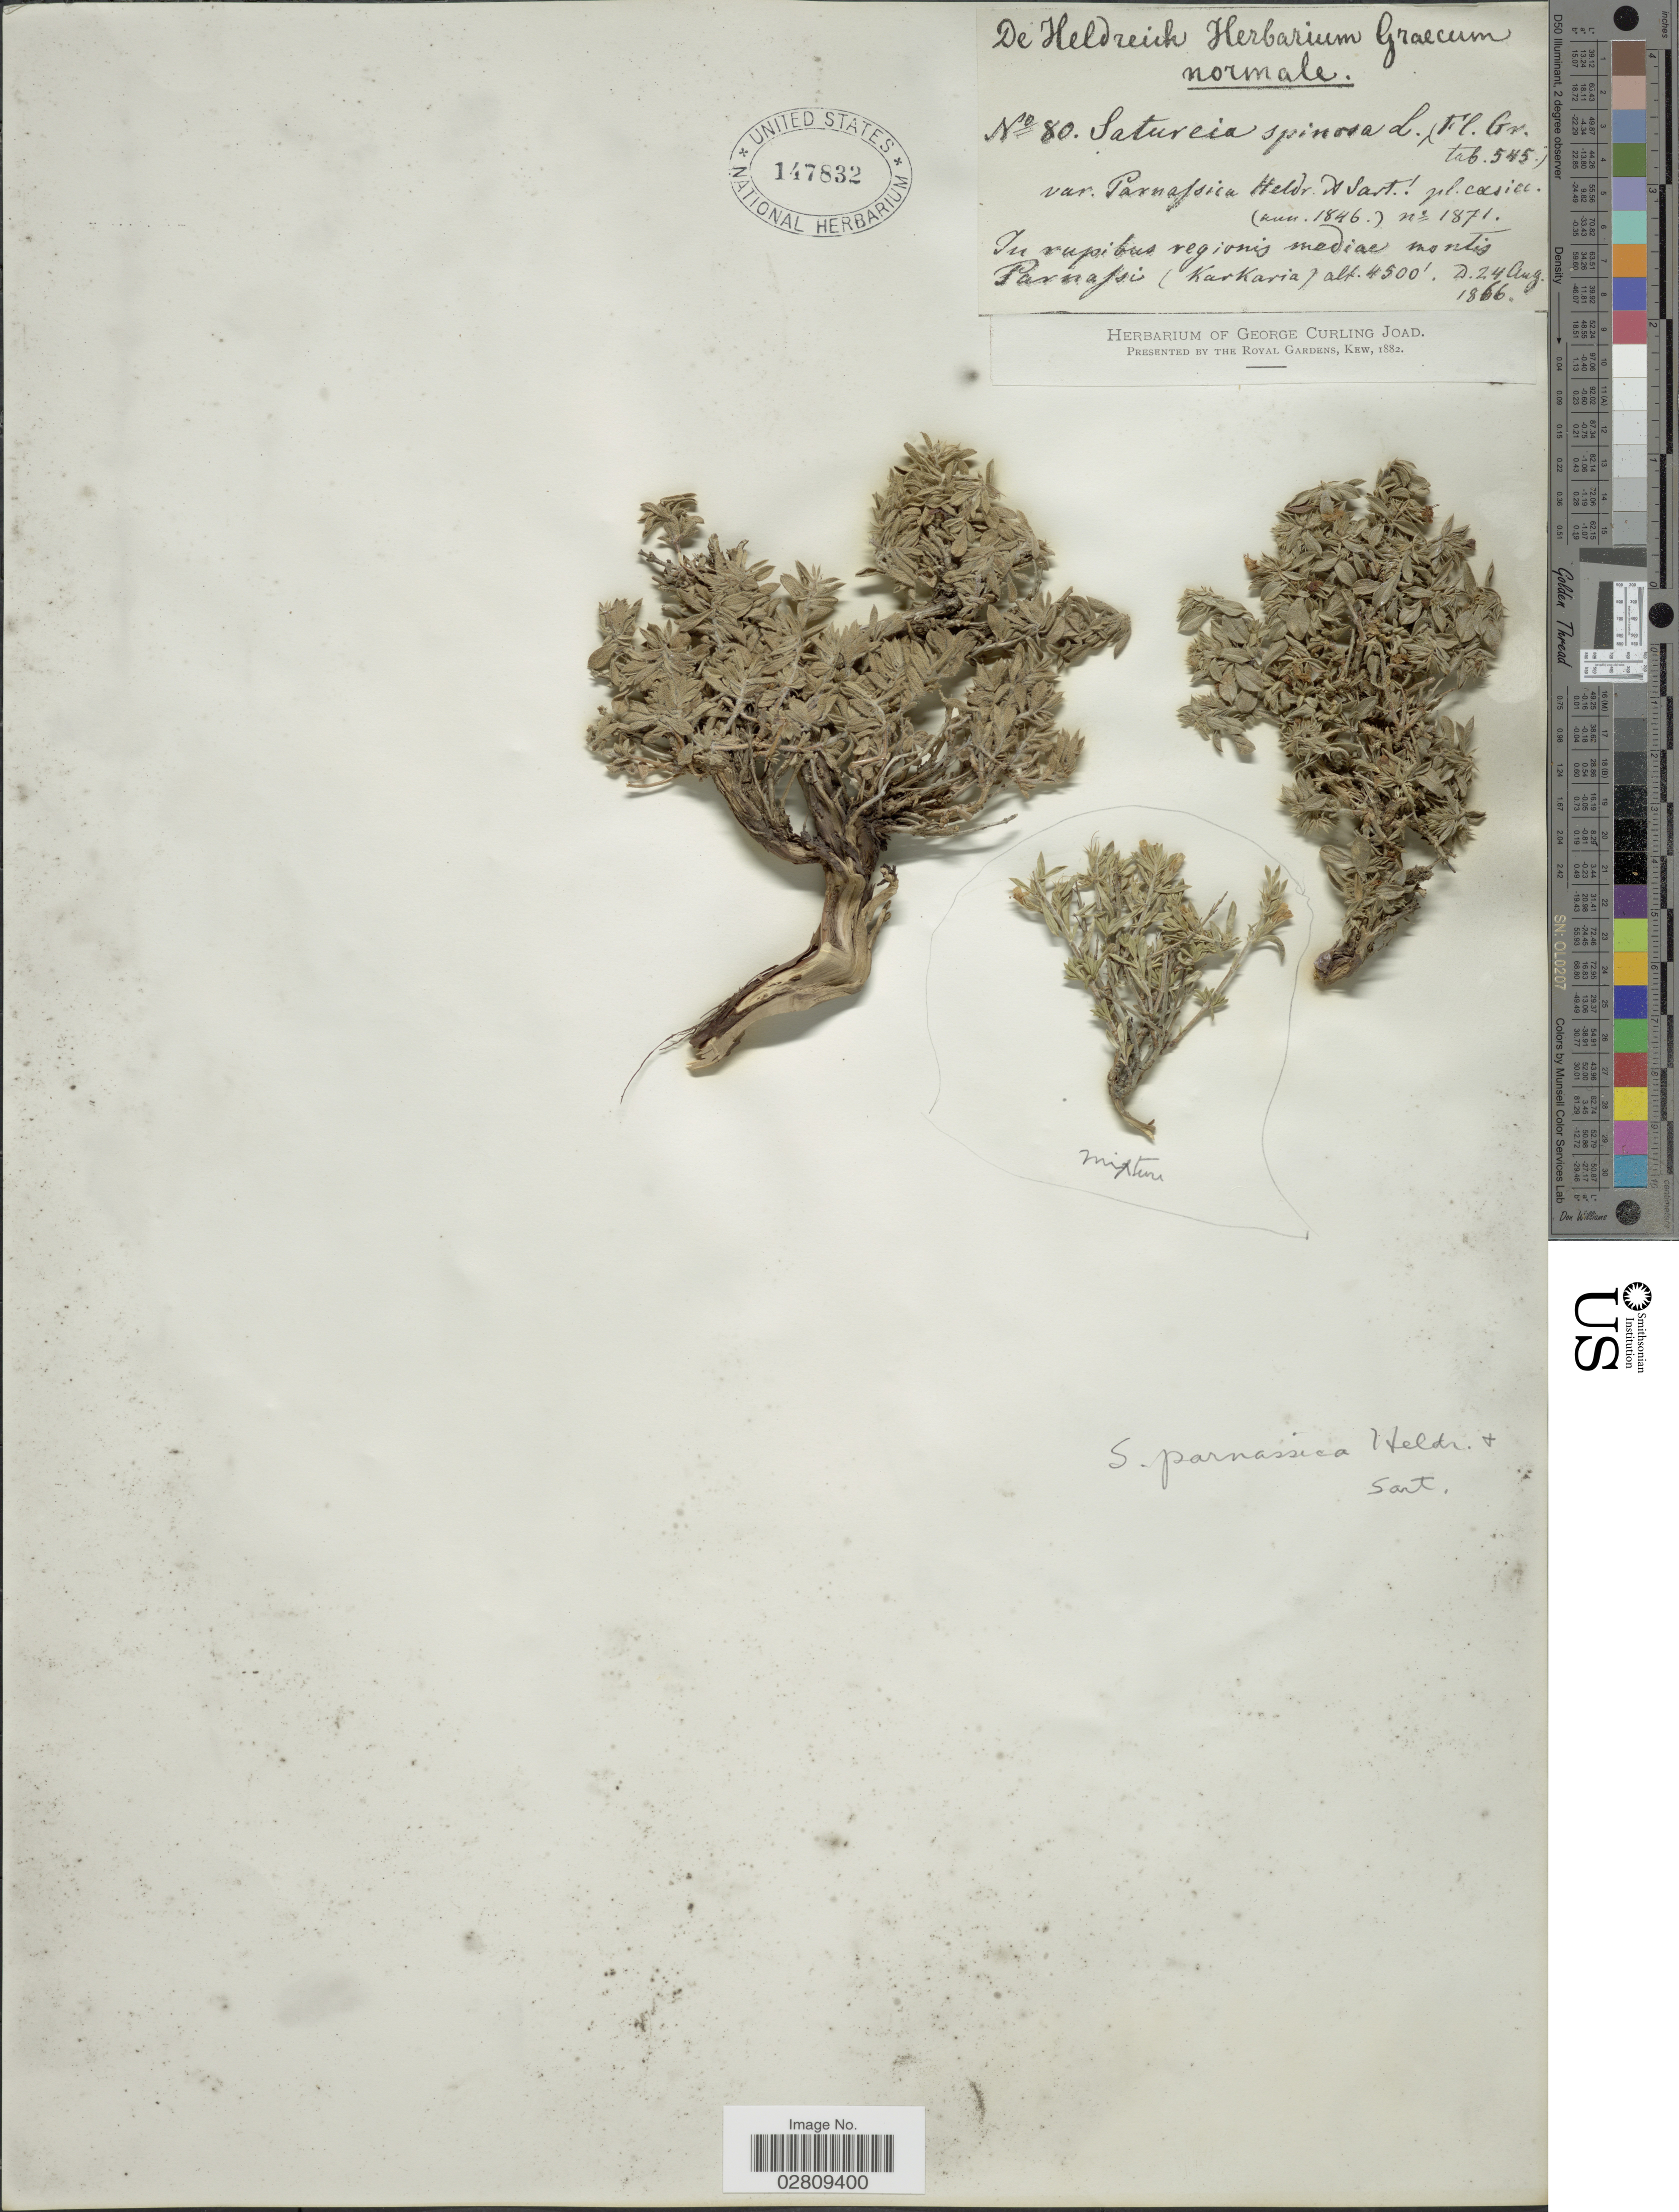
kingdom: Plantae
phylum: Tracheophyta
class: Magnoliopsida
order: Lamiales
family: Lamiaceae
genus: Satureja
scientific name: Satureja parnassica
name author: Heldr. & Sart. ex Boiss.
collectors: -. De Heldreich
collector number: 80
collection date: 1866-08-24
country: Greece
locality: In rupibus regionis mediae montis Parnassi (Karkaria).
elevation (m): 1372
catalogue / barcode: US 147832